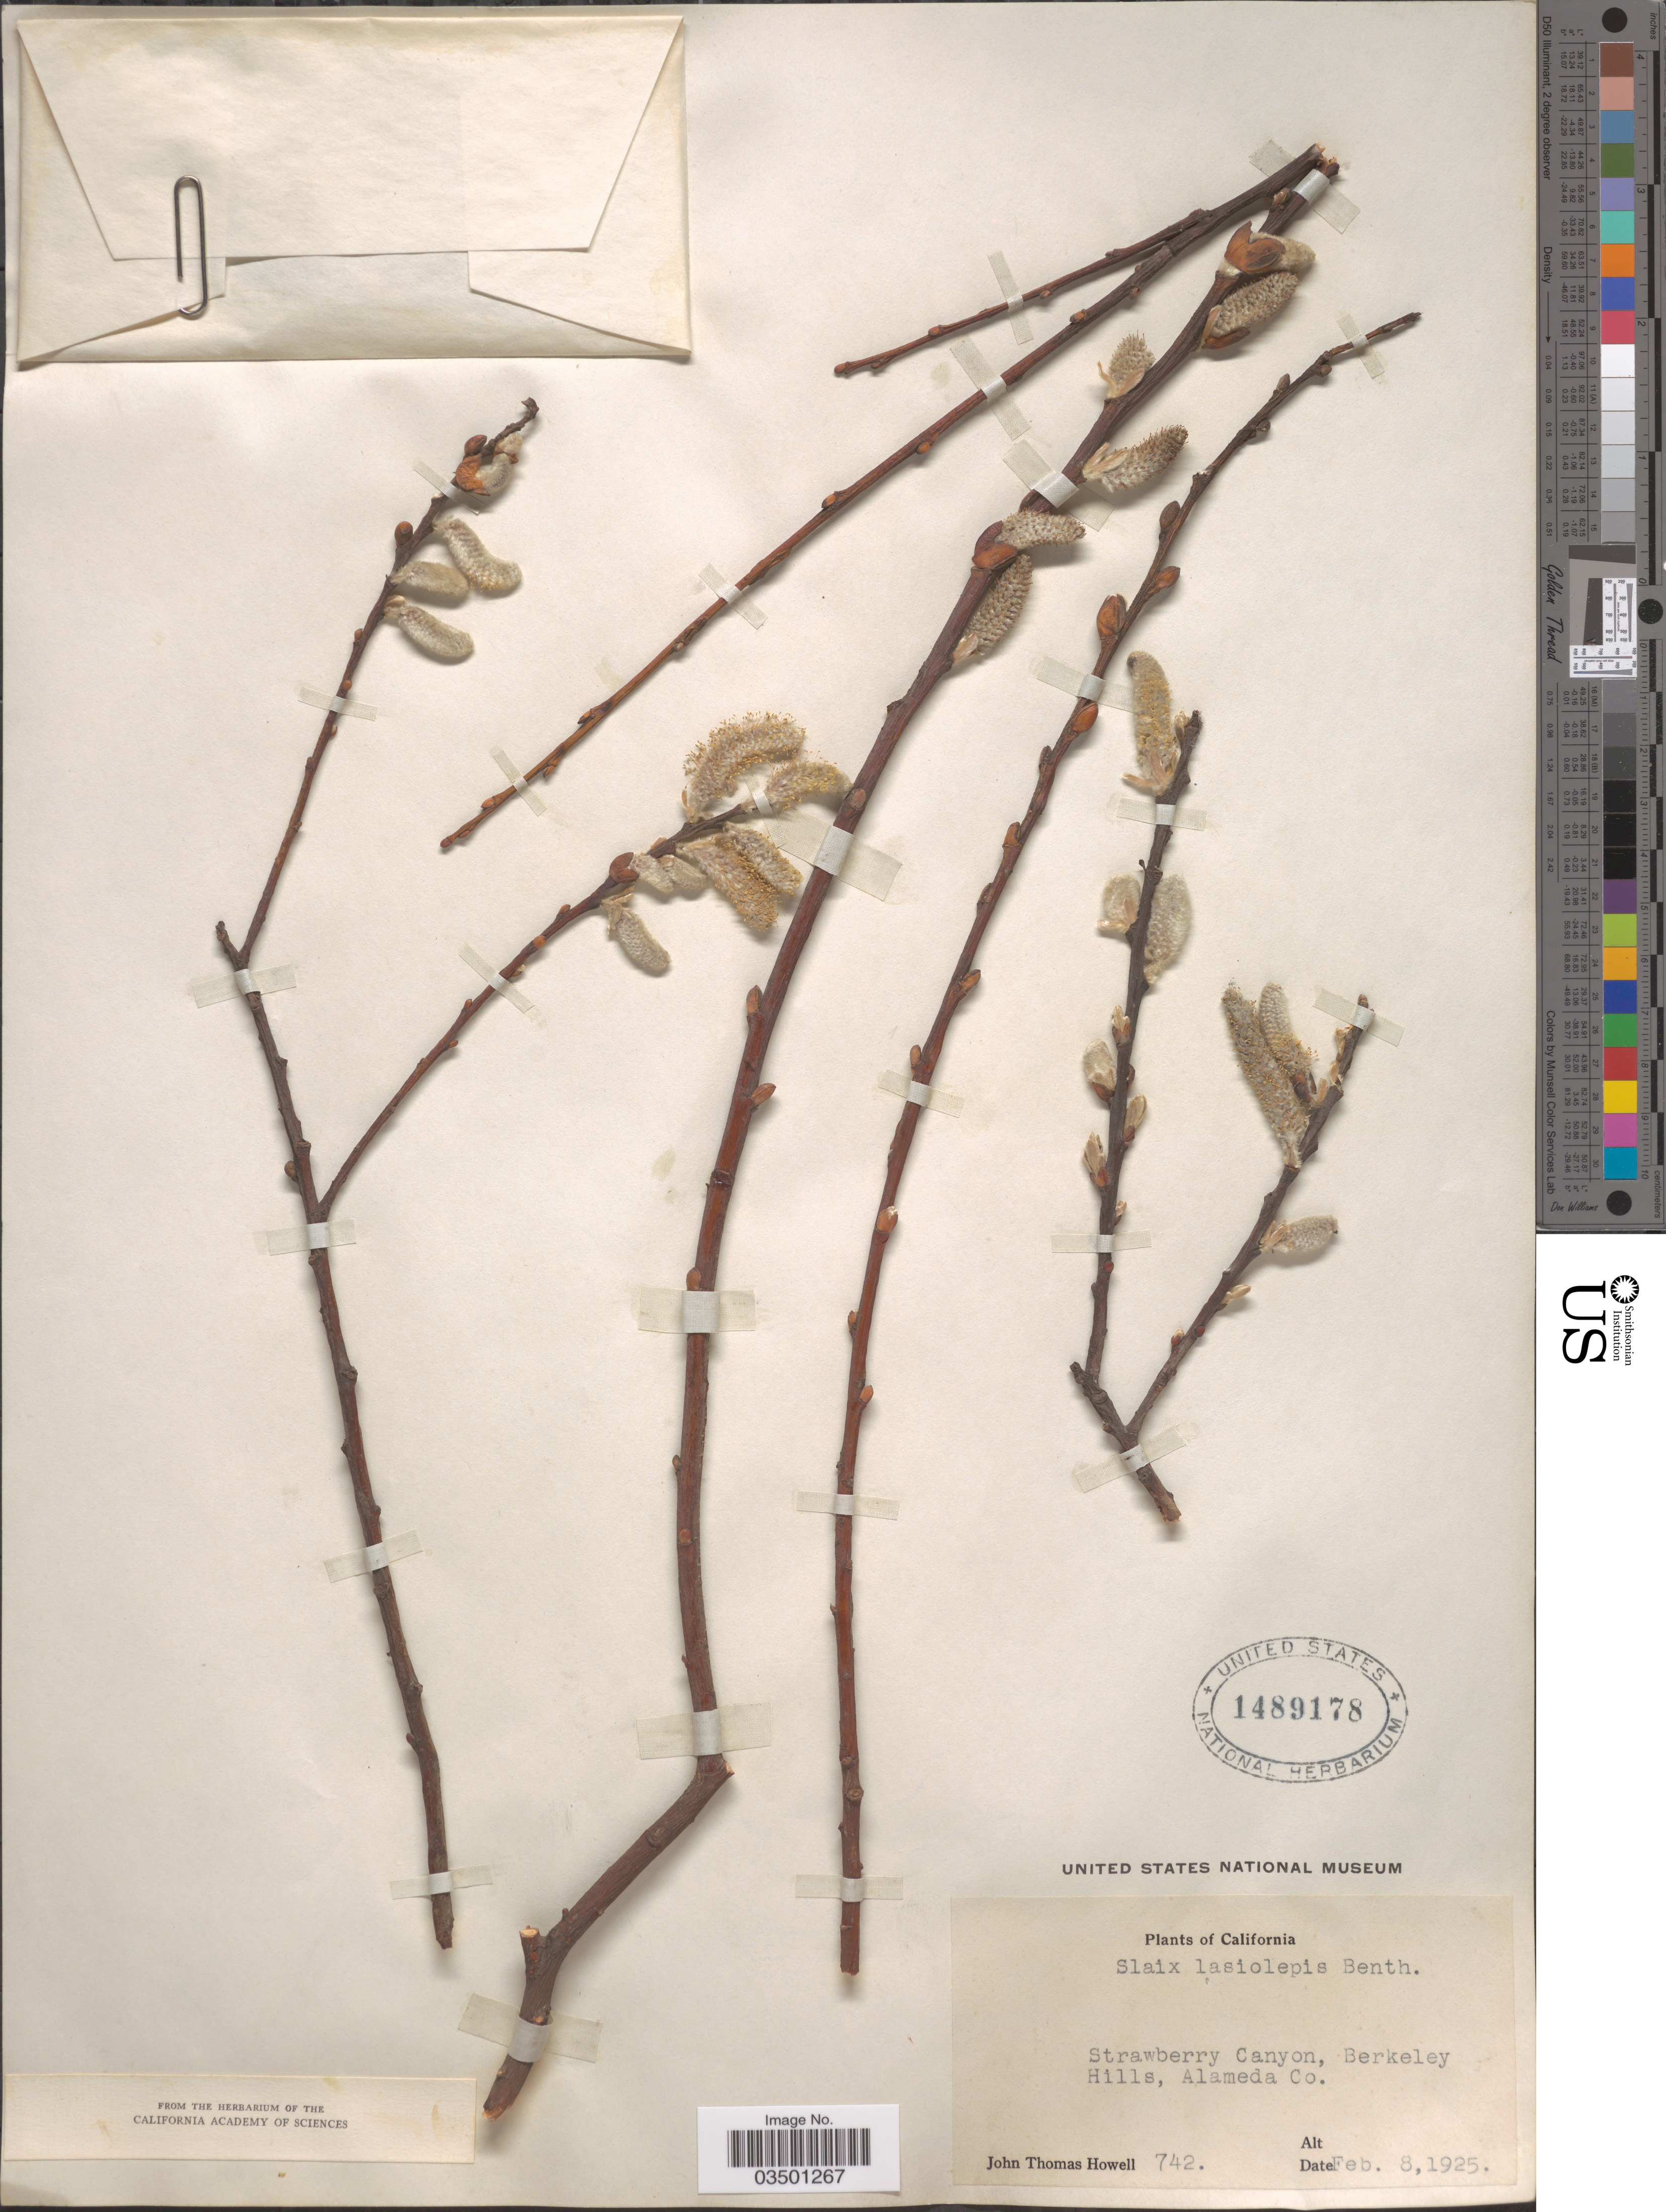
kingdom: Plantae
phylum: Tracheophyta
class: Magnoliopsida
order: Malpighiales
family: Salicaceae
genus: Salix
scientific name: Salix lasiolepis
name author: Benth.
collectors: J. T. Howell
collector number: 742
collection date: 1925-02-08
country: United States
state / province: California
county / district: Alameda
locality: Strawberry Canyon, Berkeley Hills, Alameda Co.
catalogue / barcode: US 1489178